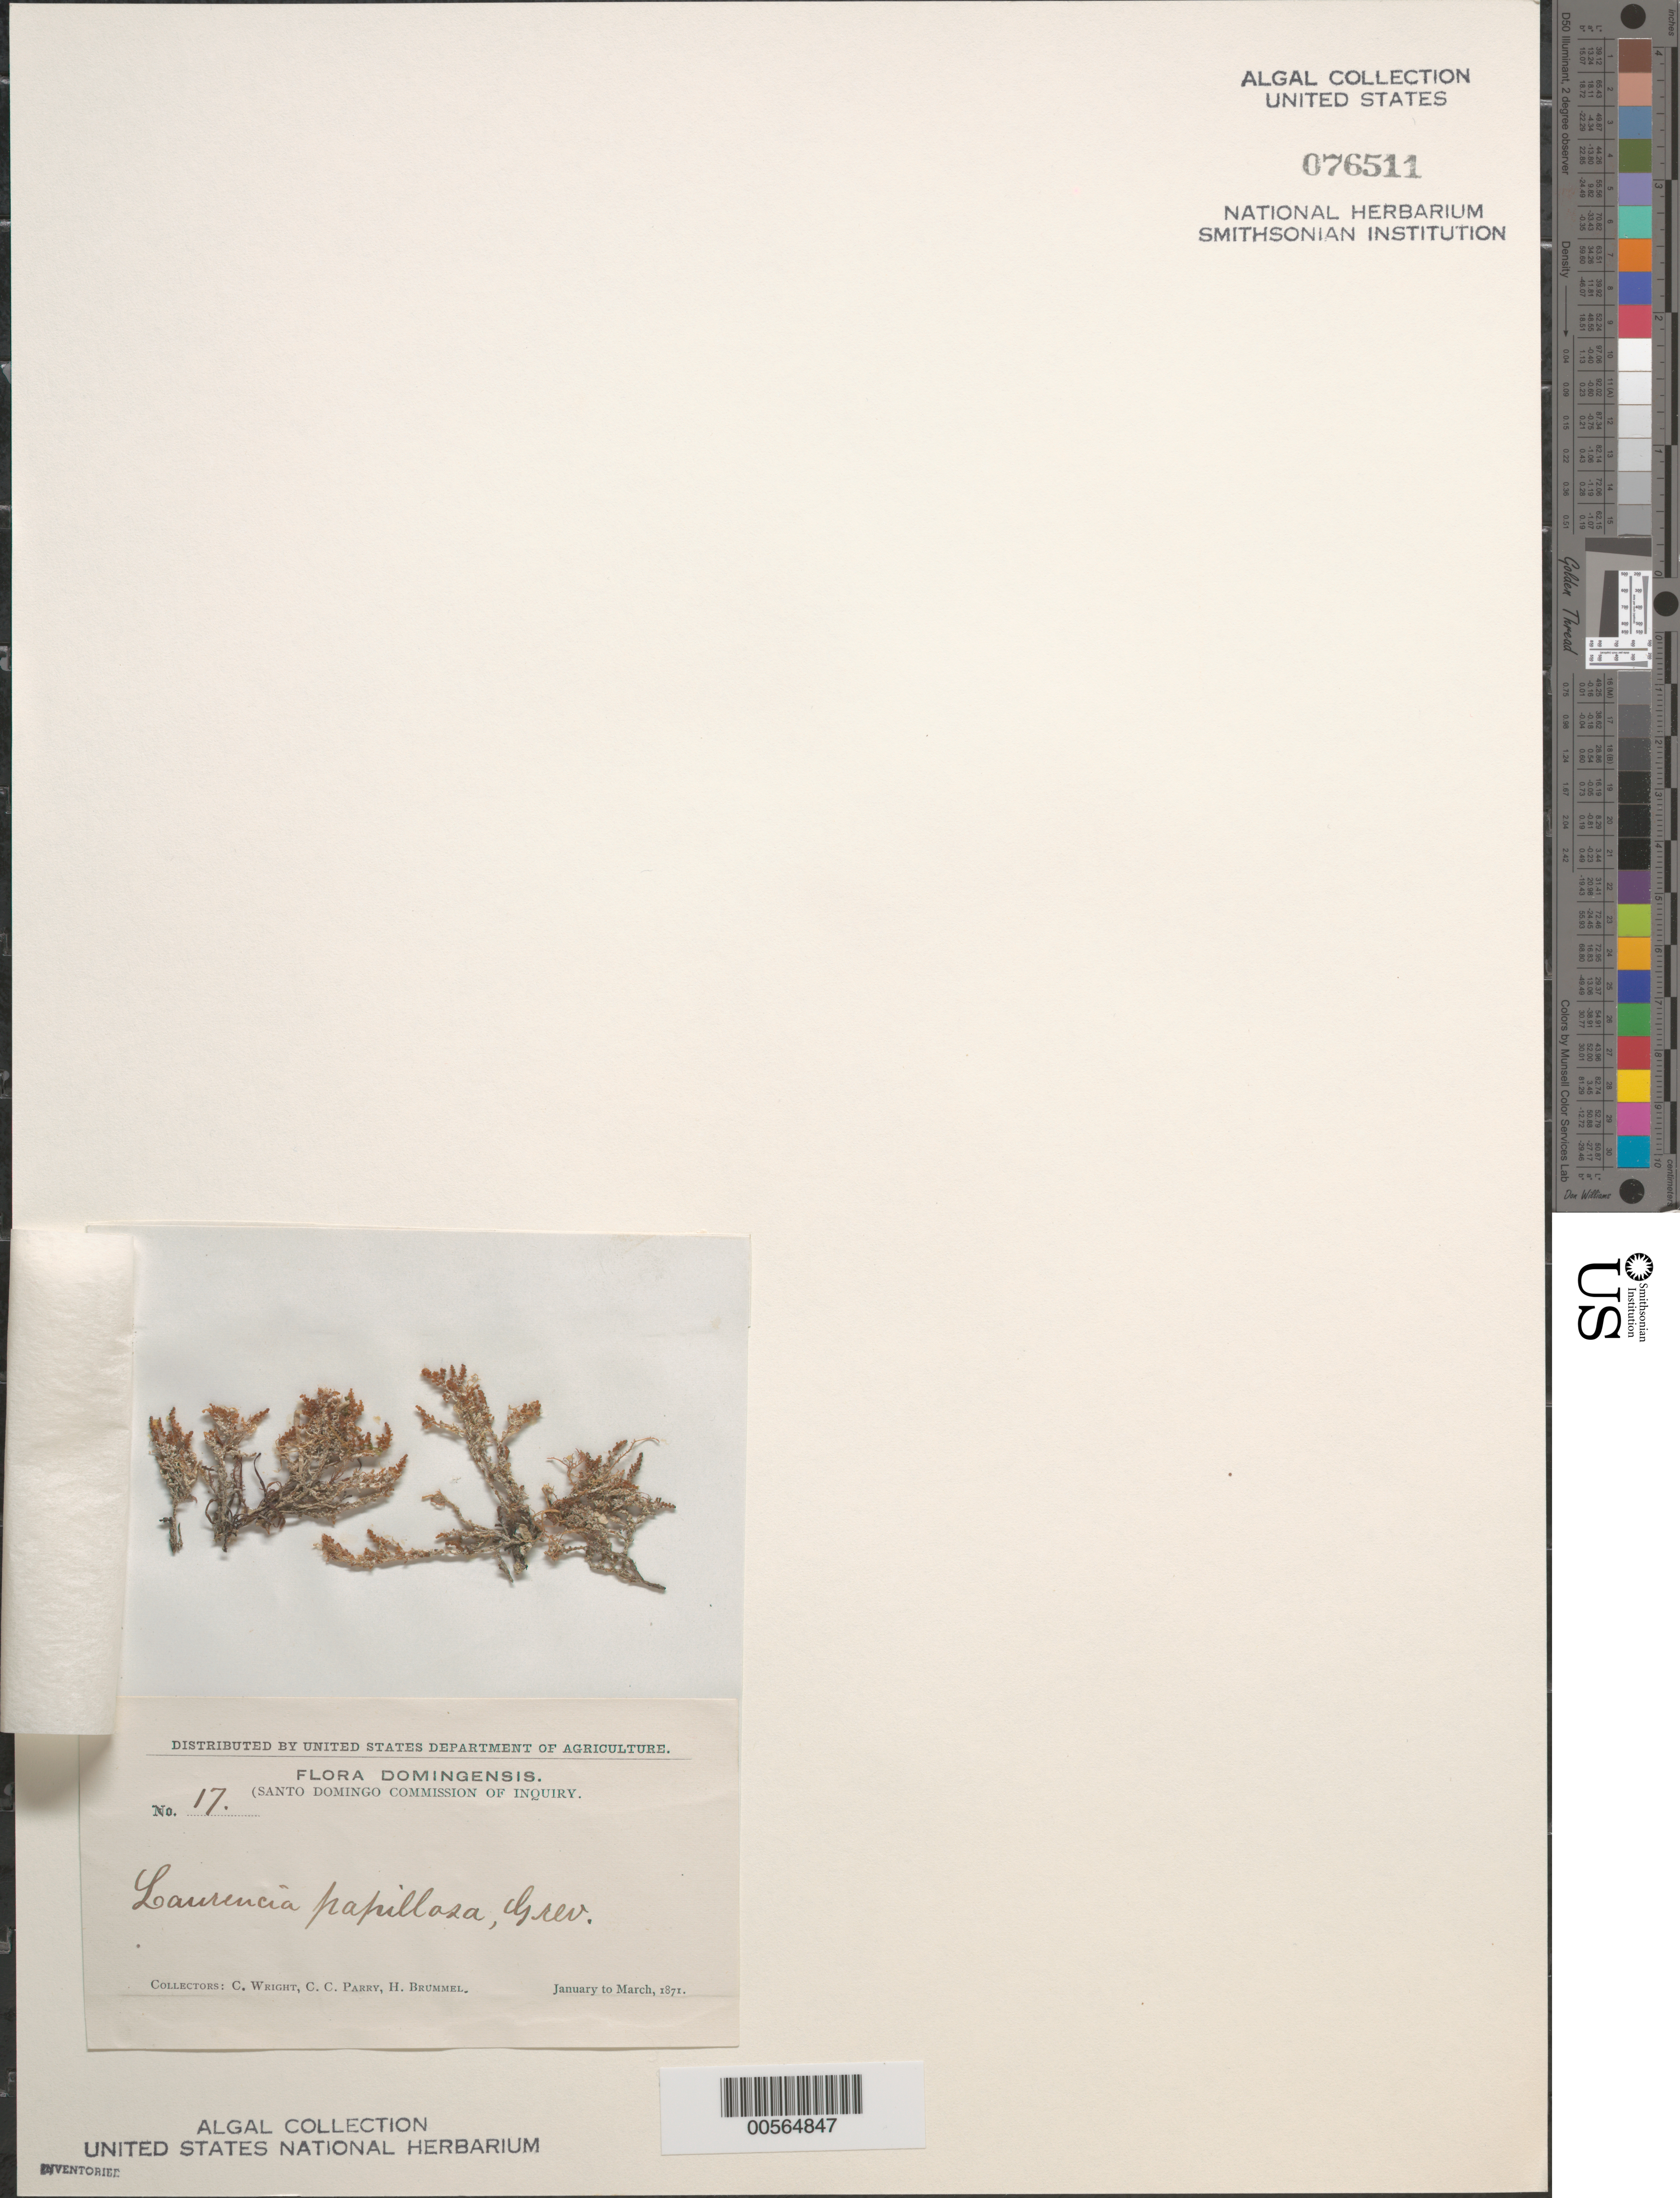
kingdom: Plantae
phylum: Rhodophyta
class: Florideophyceae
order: Ceramiales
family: Rhodomelaceae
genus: Palisada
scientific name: Palisada perforata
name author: (Bory) K.W. Nam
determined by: Algae name updating Project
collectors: C. Wright, C. C. Parry & H. Brummel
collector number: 17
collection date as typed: Jan 1871 to -- Mar 1871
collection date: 1871-01/1871-03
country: Dominican Republic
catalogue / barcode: US 76511